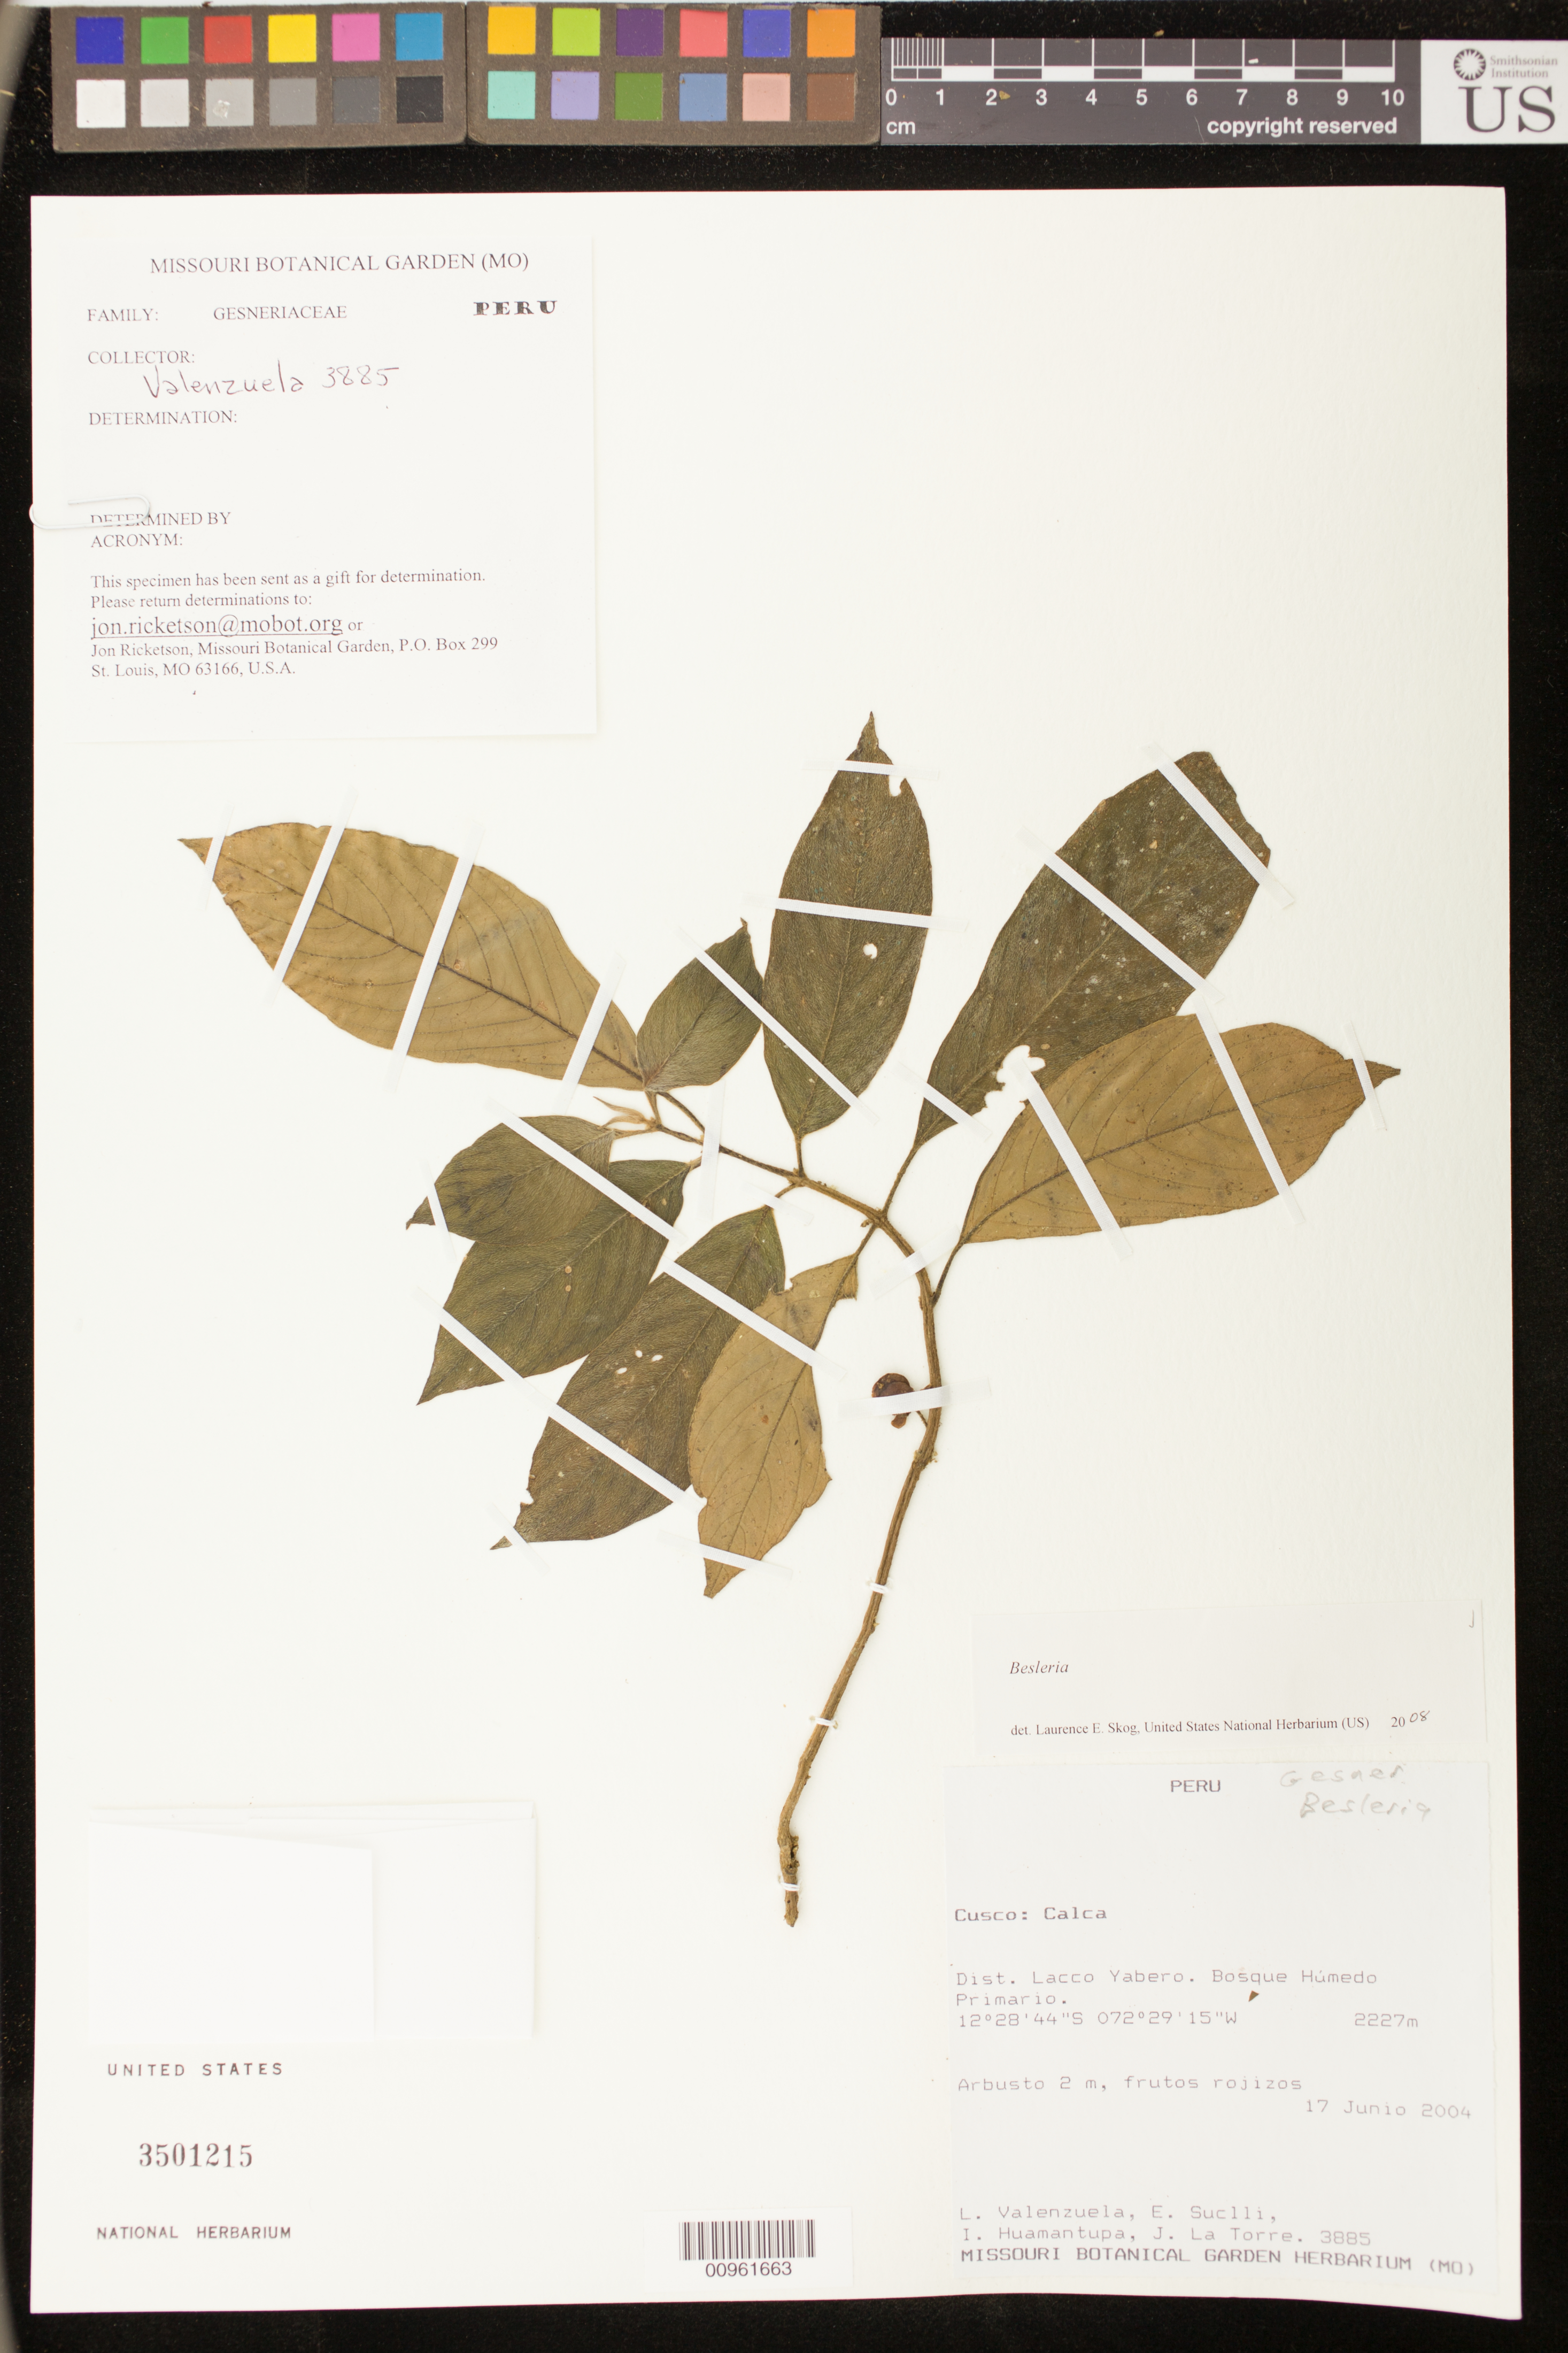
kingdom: Plantae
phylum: Tracheophyta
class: Magnoliopsida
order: Lamiales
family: Gesneriaceae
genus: Besleria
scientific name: Besleria sp.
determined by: Skog, Laurence E.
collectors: L. Valenzuela, E. Suclli, I. Huamantupa & J. La Torre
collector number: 3885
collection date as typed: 17 Jun 2004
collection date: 2004-06-17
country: Peru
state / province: Cusco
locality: Cusco: Calca. Dist. Lacco yabero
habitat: Bosque húmedo primario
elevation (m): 2227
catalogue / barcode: US 3501215